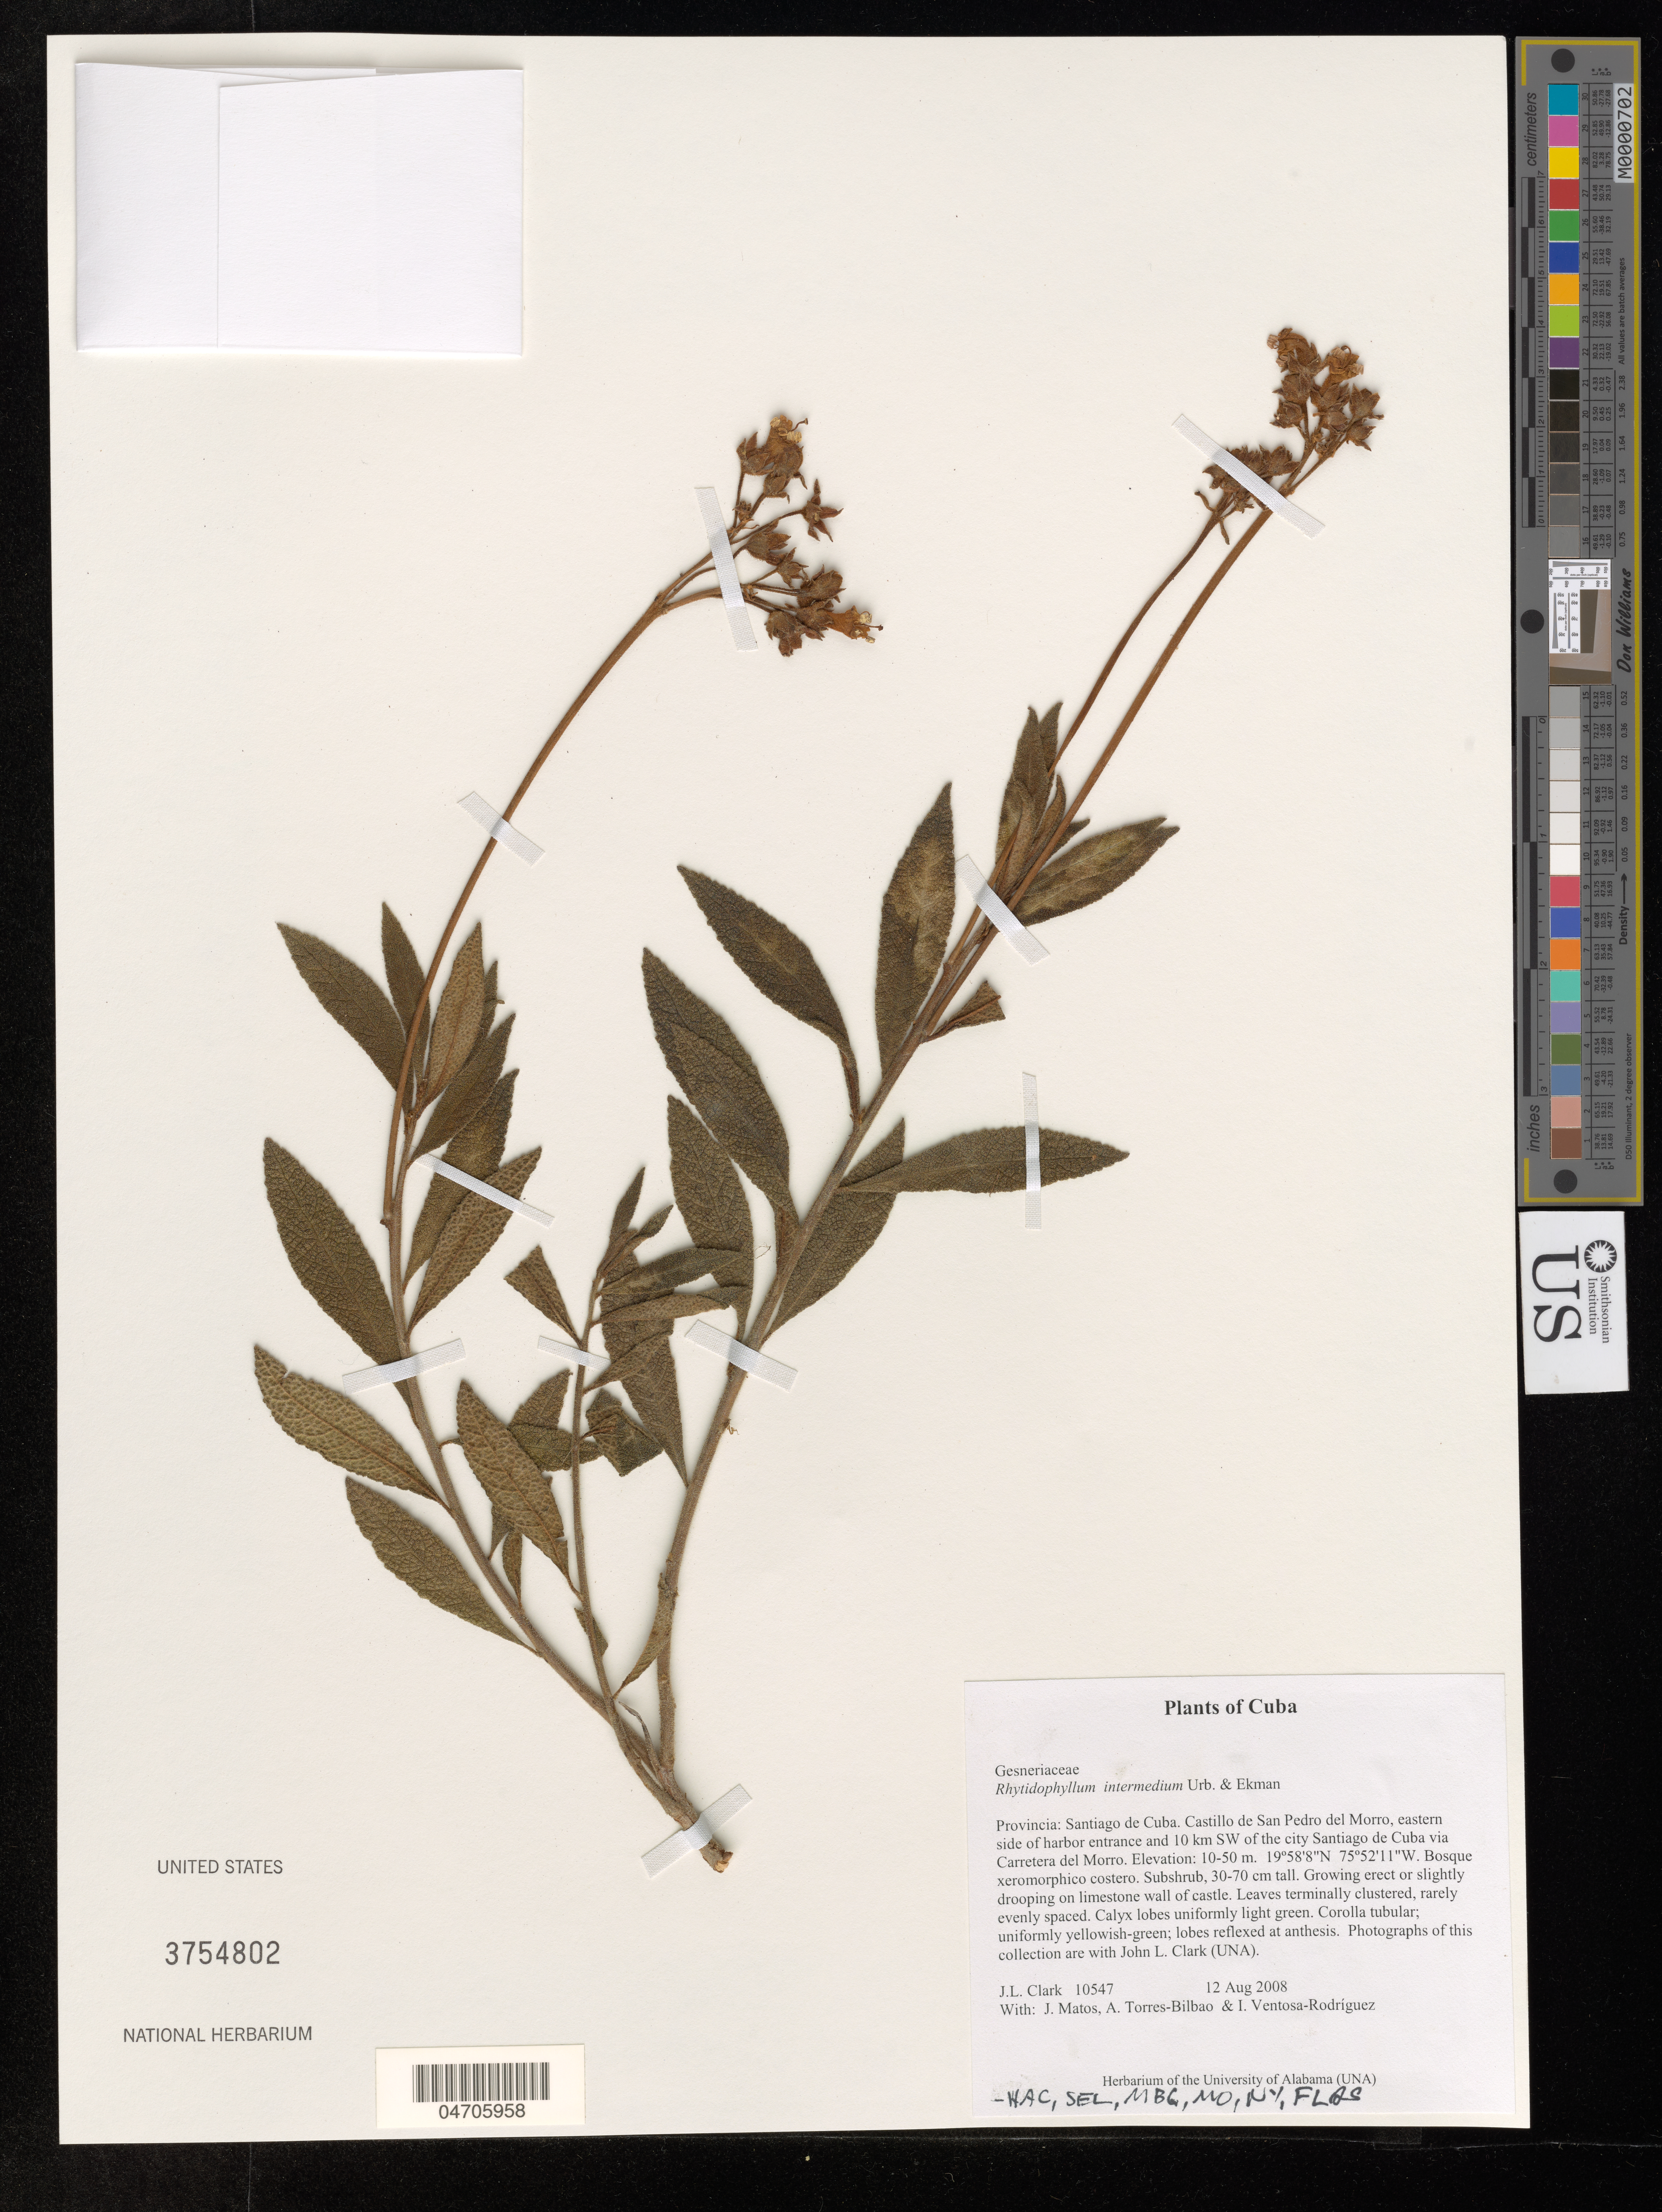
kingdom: Plantae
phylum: Tracheophyta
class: Magnoliopsida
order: Lamiales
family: Gesneriaceae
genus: Rhytidophyllum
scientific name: Rhytidophyllum intermedium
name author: Urb. & Ekman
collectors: J. L. Clark, J. Matos, A. Torres-Bilbao & I. Ventosa-Rodríquez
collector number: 10547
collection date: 2008-08-12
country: Cuba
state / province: Santiago de Cuba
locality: Castillo de San Pedro del Morro, eastern side of harbor entrance and 10 km SW of the city Santiago de Cuba via Carretera del Morro.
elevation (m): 10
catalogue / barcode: US 3754802